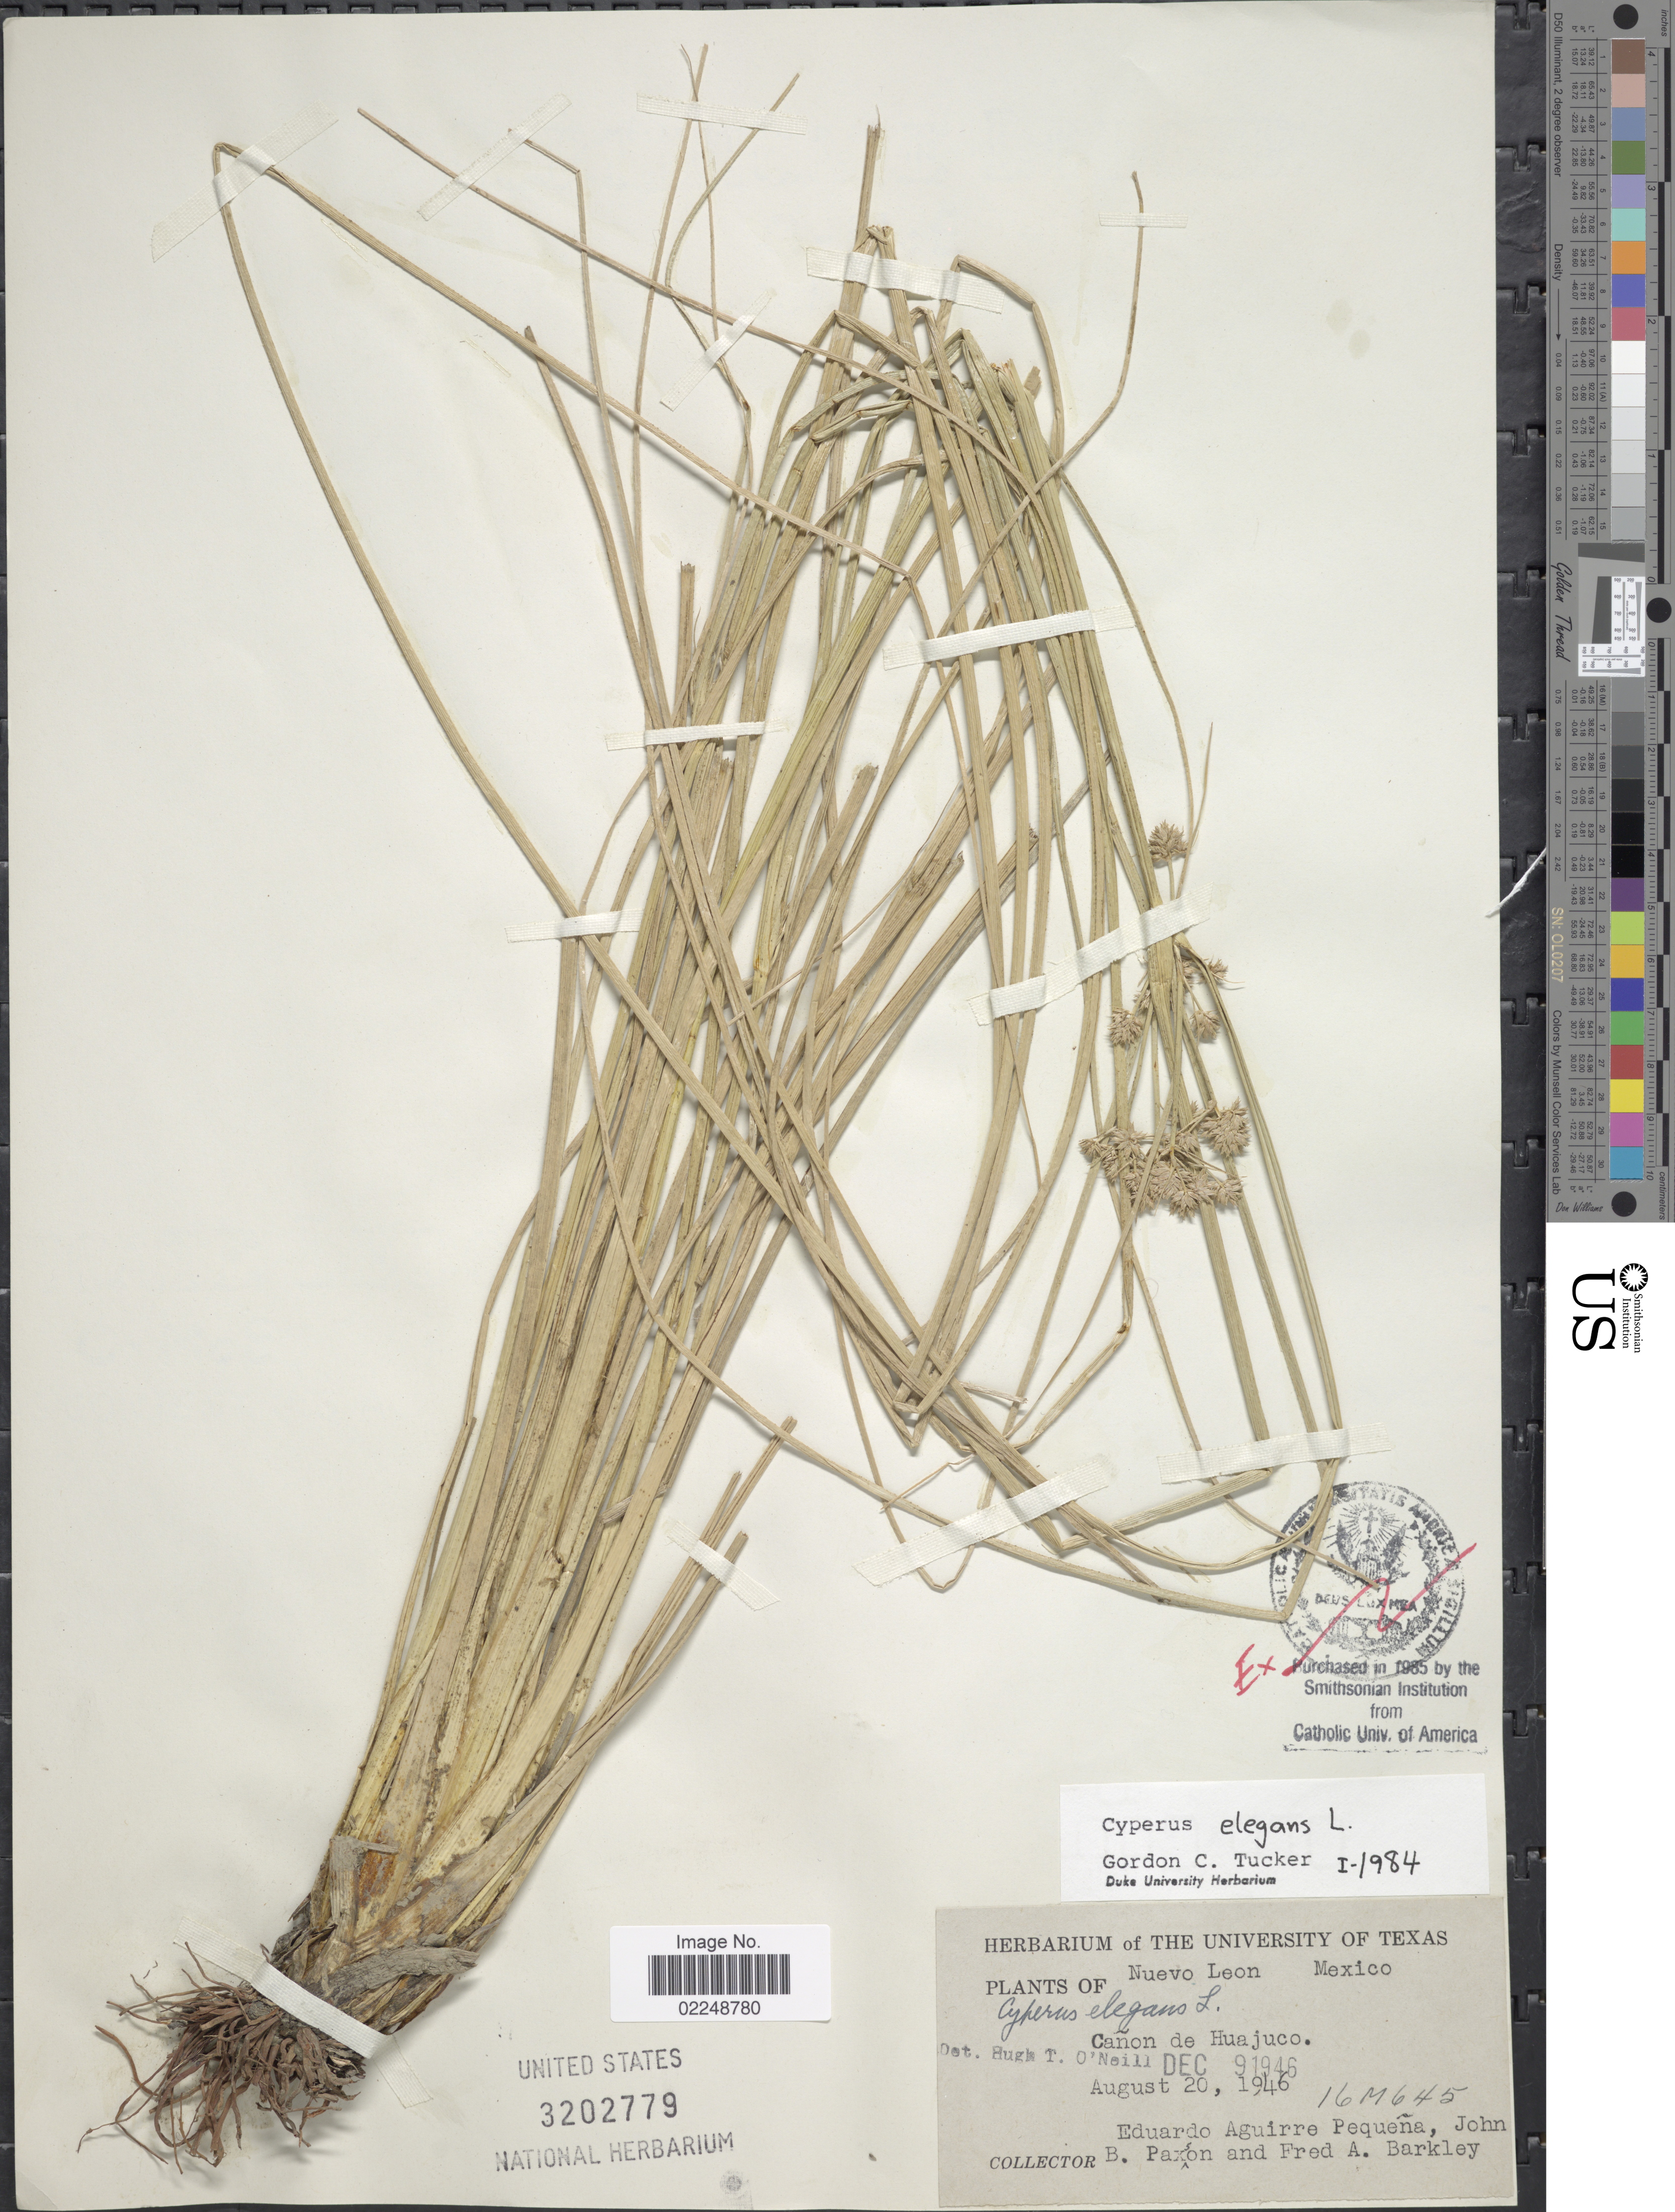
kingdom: Plantae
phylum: Tracheophyta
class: Liliopsida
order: Poales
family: Cyperaceae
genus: Cyperus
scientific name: Cyperus elegans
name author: L.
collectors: E. Aguirre Pequeña, J. B. Paxson & F. A. Barkley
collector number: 16M645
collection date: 1946-08-20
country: Mexico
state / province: Nuevo León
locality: Canon de Huajuco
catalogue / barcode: US 3202779